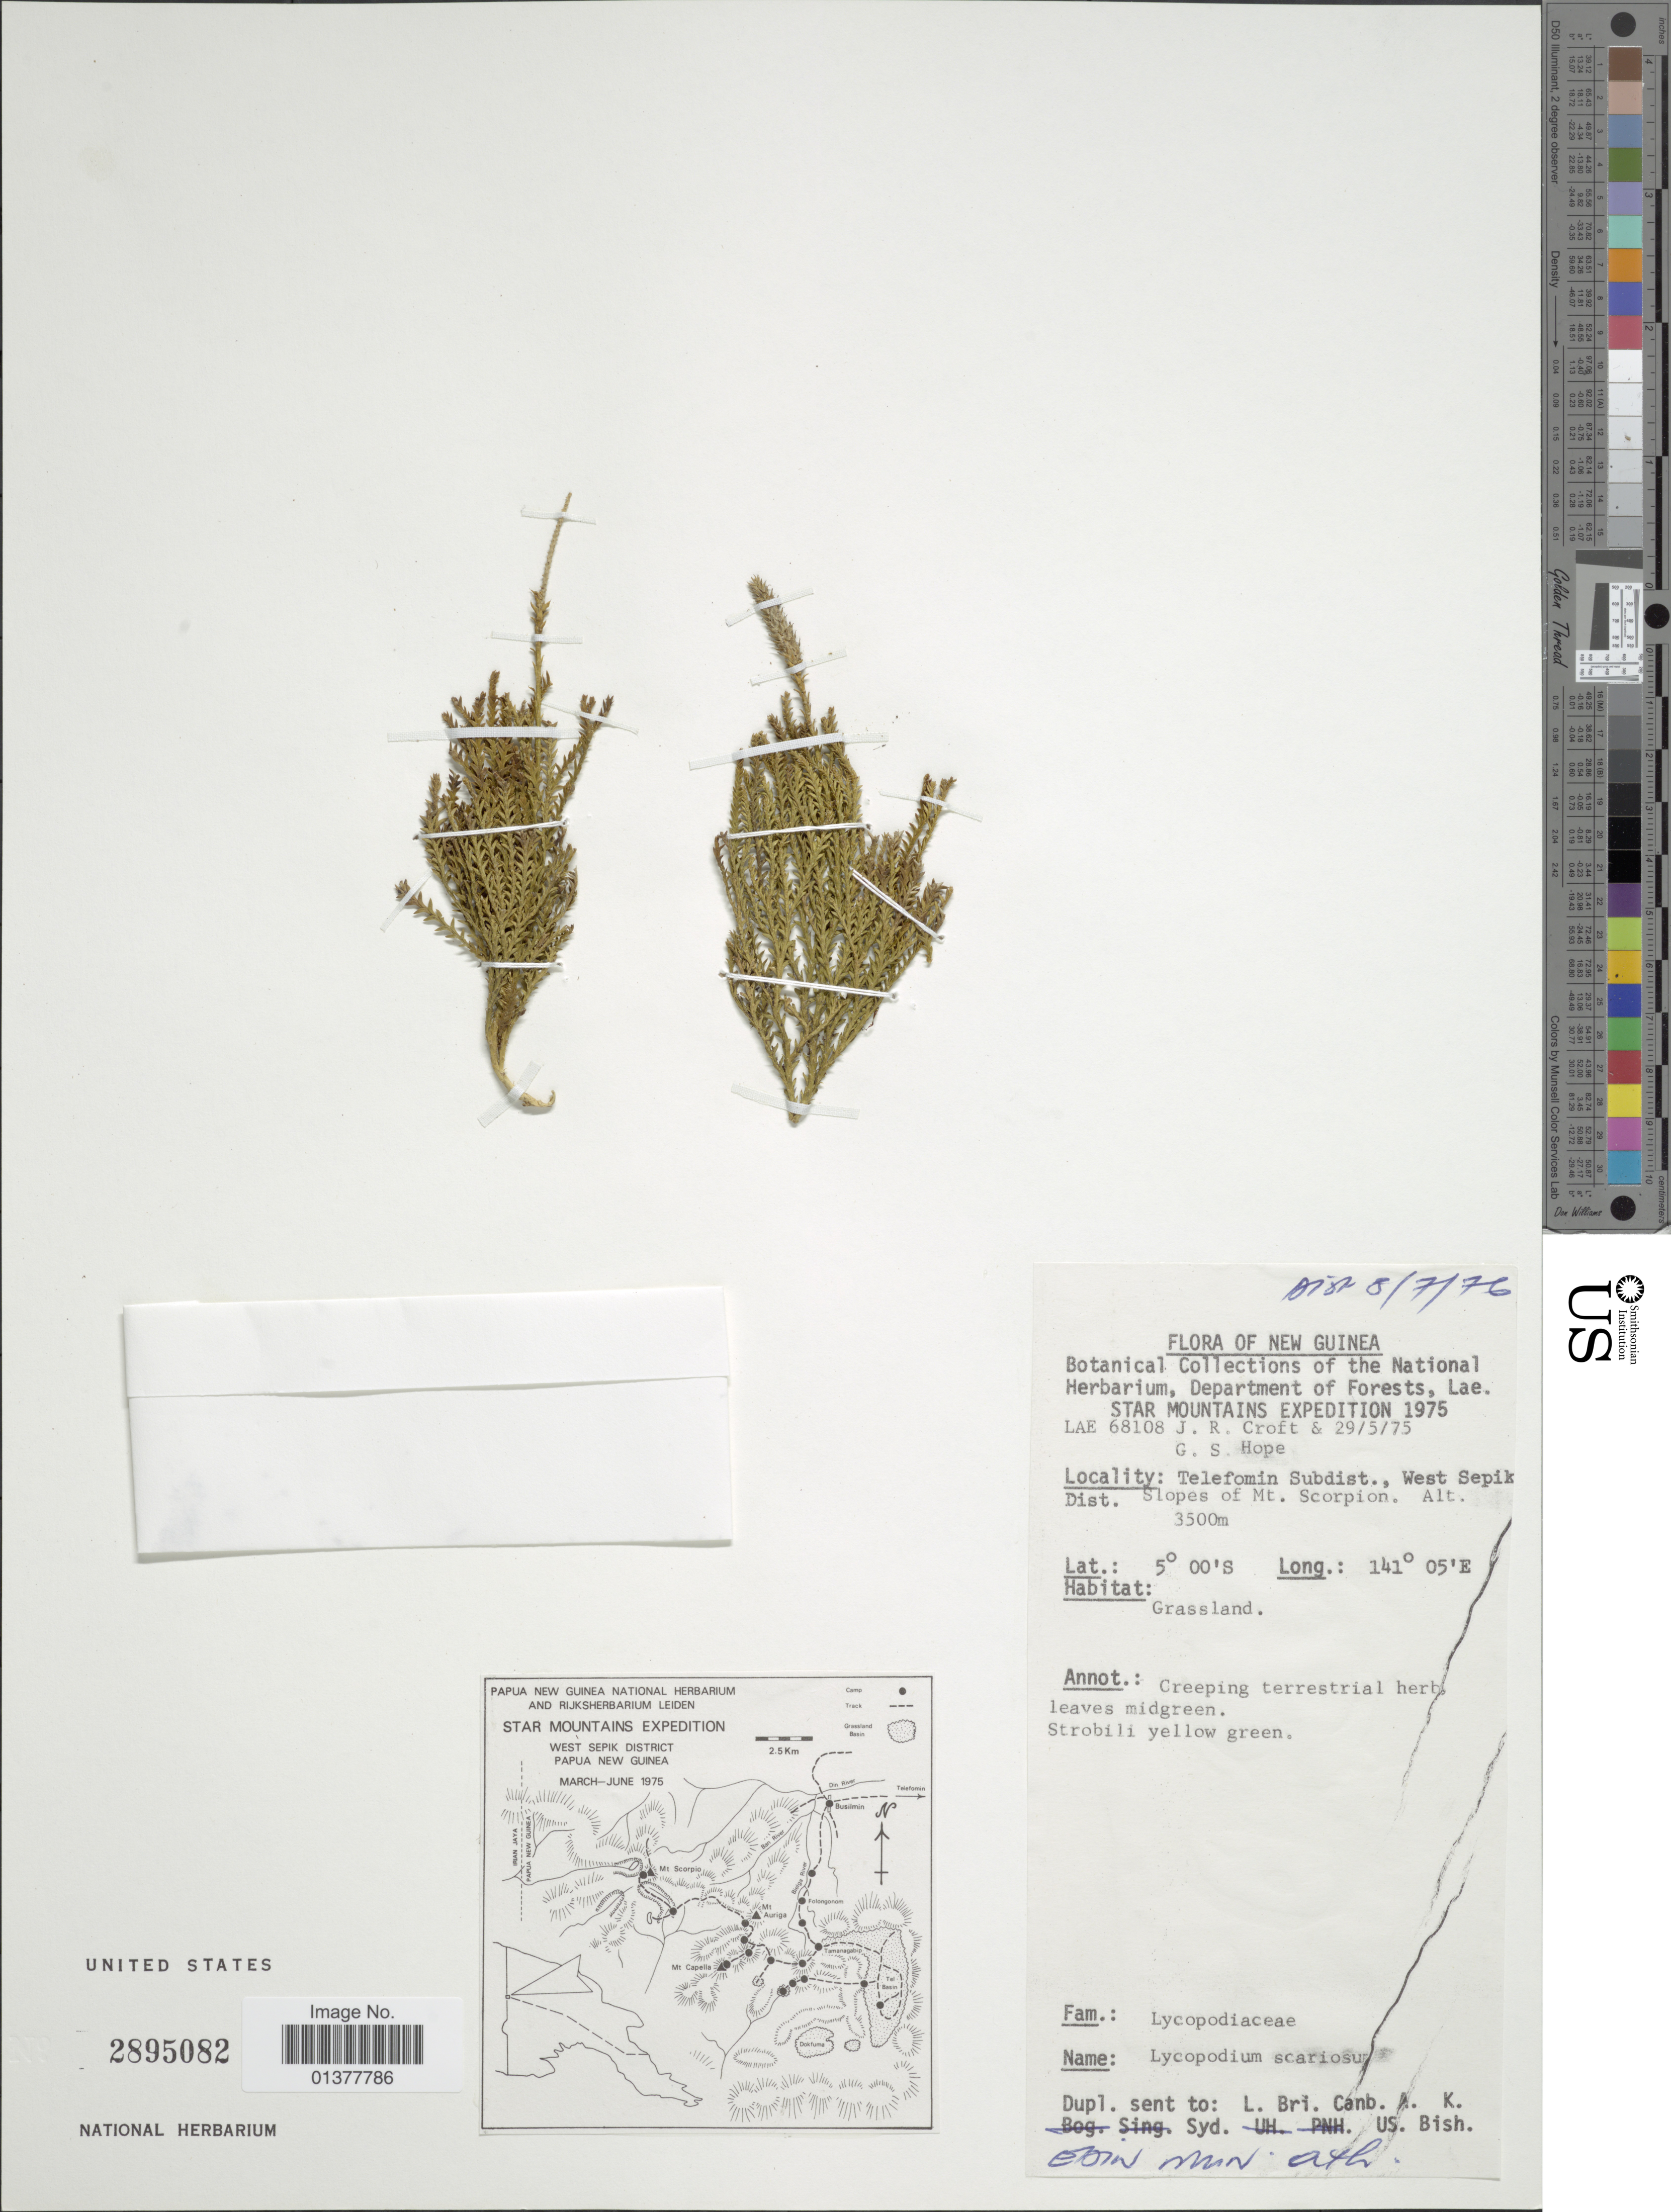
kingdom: Plantae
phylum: Tracheophyta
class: Lycopodiopsida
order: Lycopodiales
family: Lycopodiaceae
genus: Diphasium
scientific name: Diphasium scariosum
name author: (G. Forst.) Rothm.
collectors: J. R. Croft & G. Hope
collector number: LAE68108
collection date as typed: Transcribed d/m/y: 29/5/75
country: Papua New Guinea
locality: Telefomin Subdist., West Sepik Dist. Slopes of Mt. Scorpion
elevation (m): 3500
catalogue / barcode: US 2895082